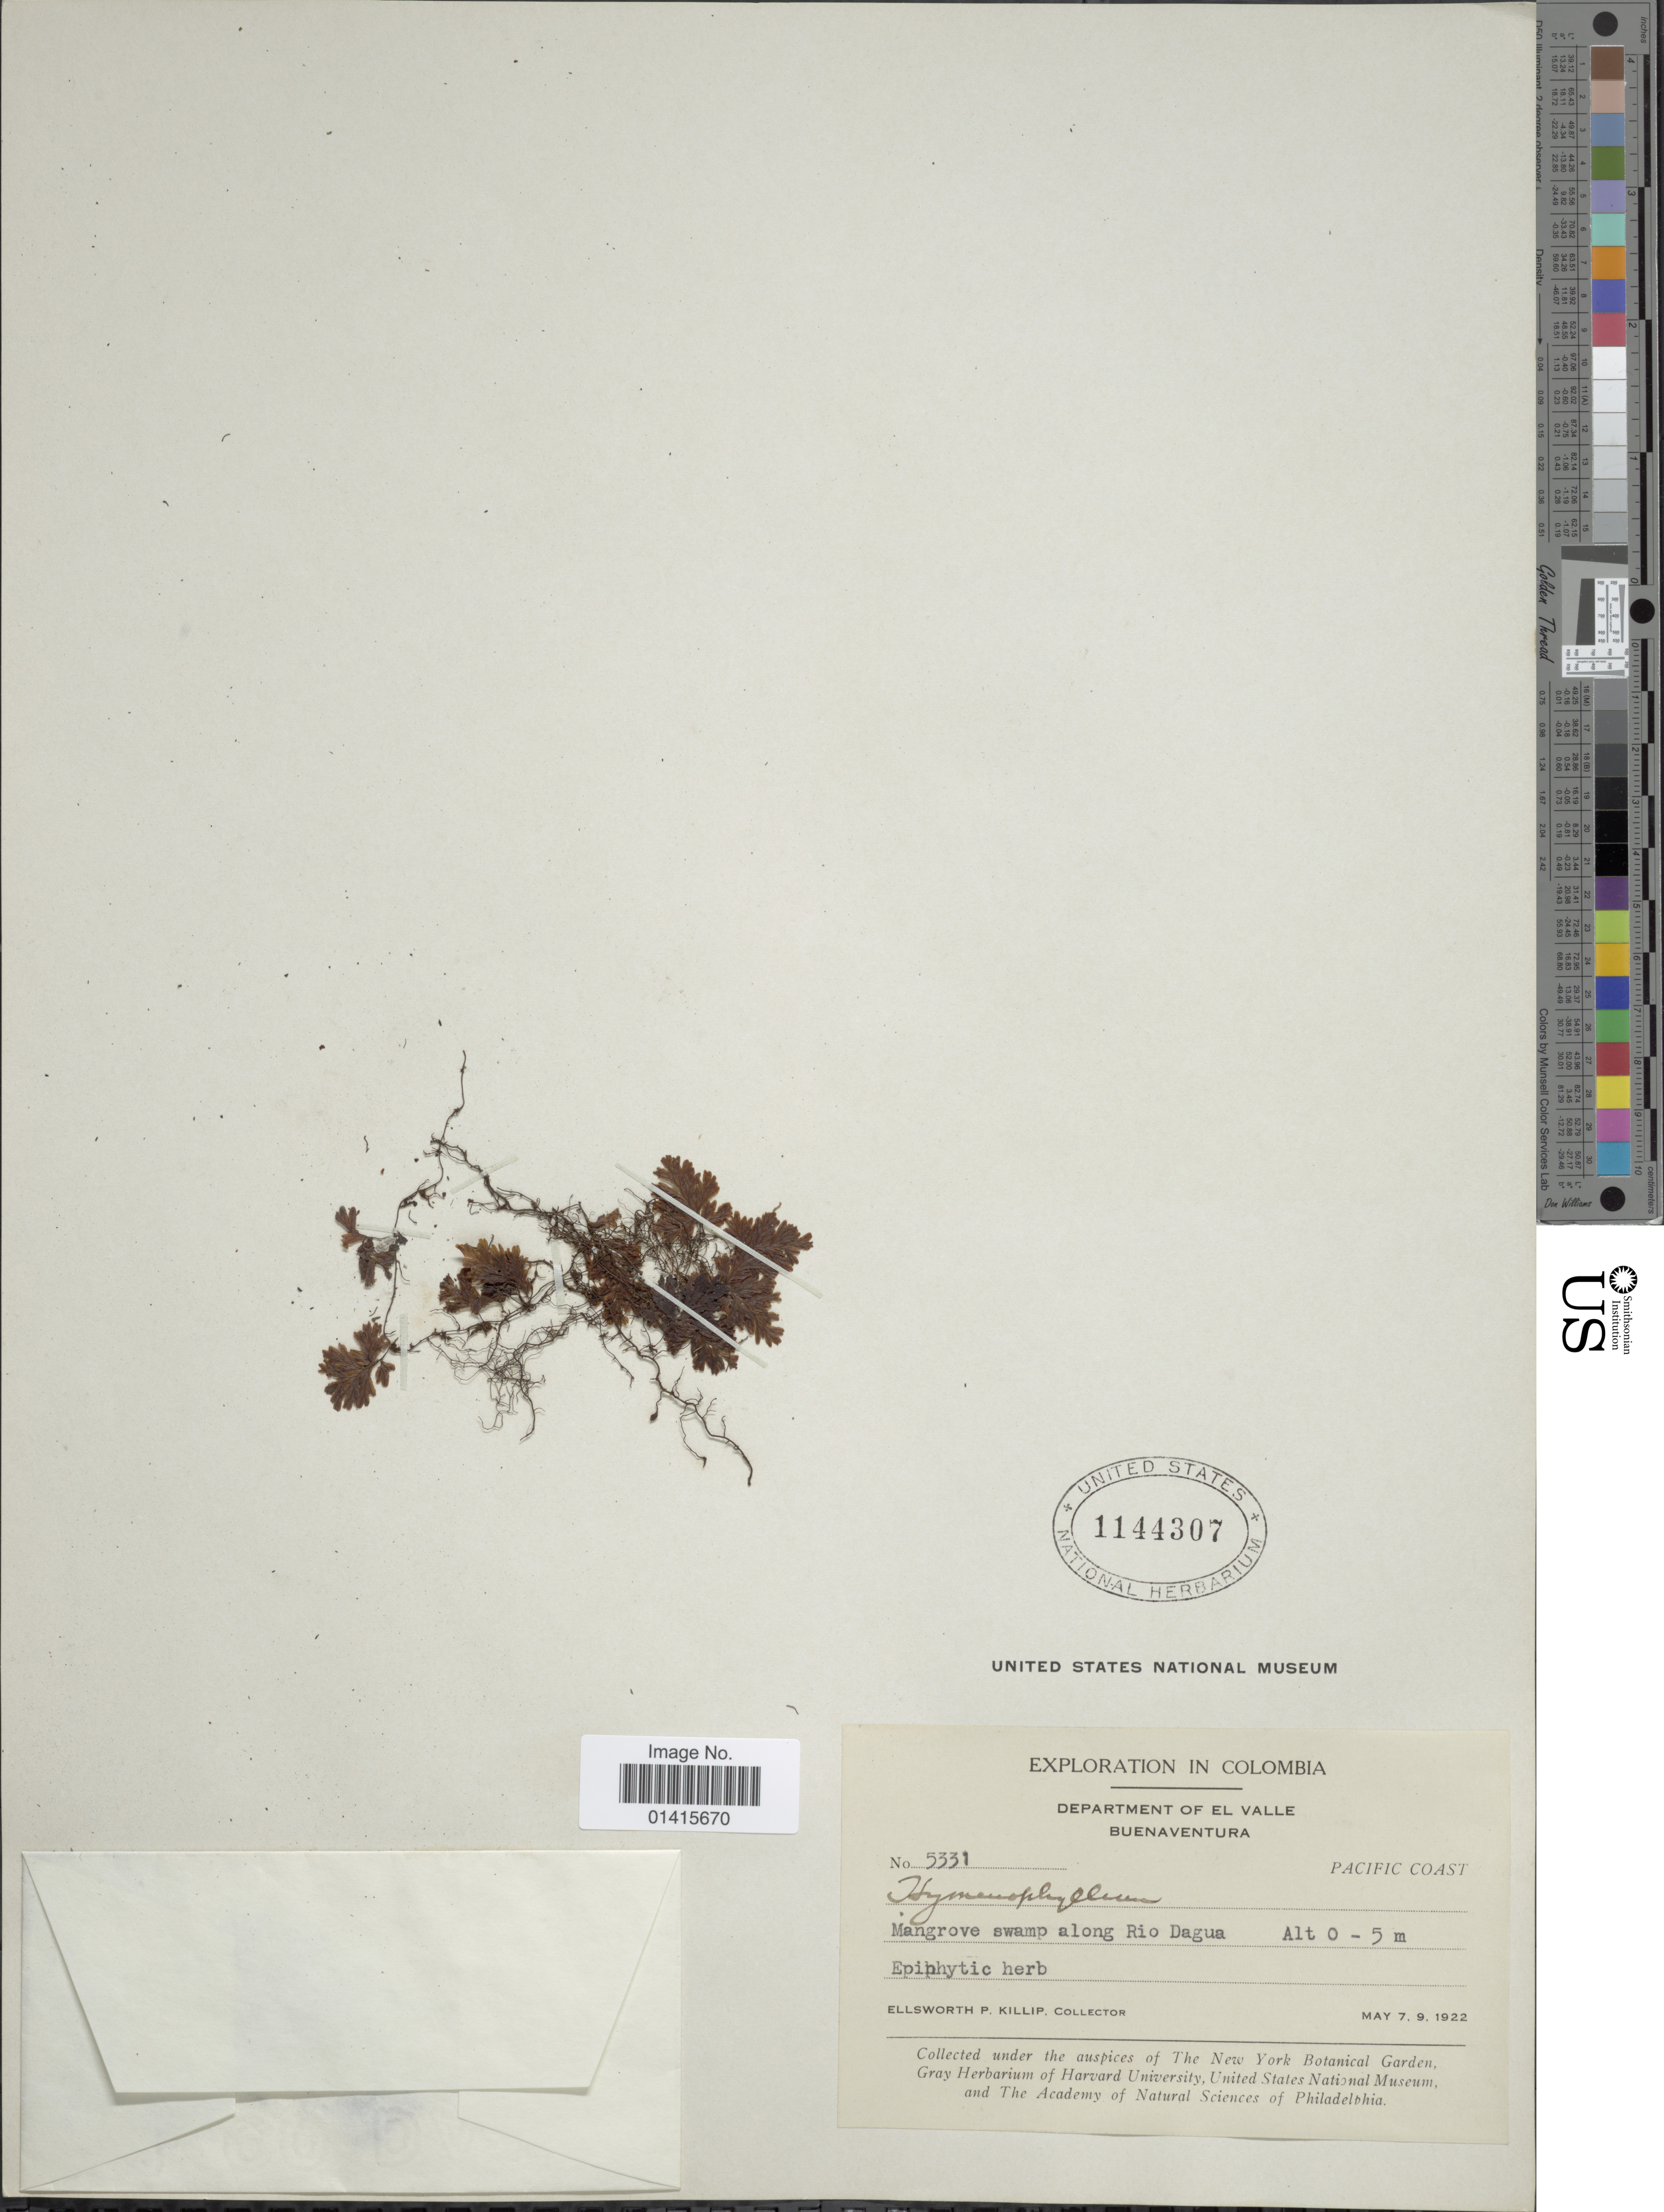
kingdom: Plantae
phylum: Tracheophyta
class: Polypodiopsida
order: Hymenophyllales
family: Hymenophyllaceae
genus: Hymenophyllum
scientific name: Hymenophyllum apiculatum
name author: Mett. ex Kuhn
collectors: E. P. Killip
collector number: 5331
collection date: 1922-05-07/1922-05-09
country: Colombia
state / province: Valle del Cauca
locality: Department of El Valle, Buenaventura, mangrove swamp along Rio Dagua, pacific coast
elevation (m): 0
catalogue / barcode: US 1144307